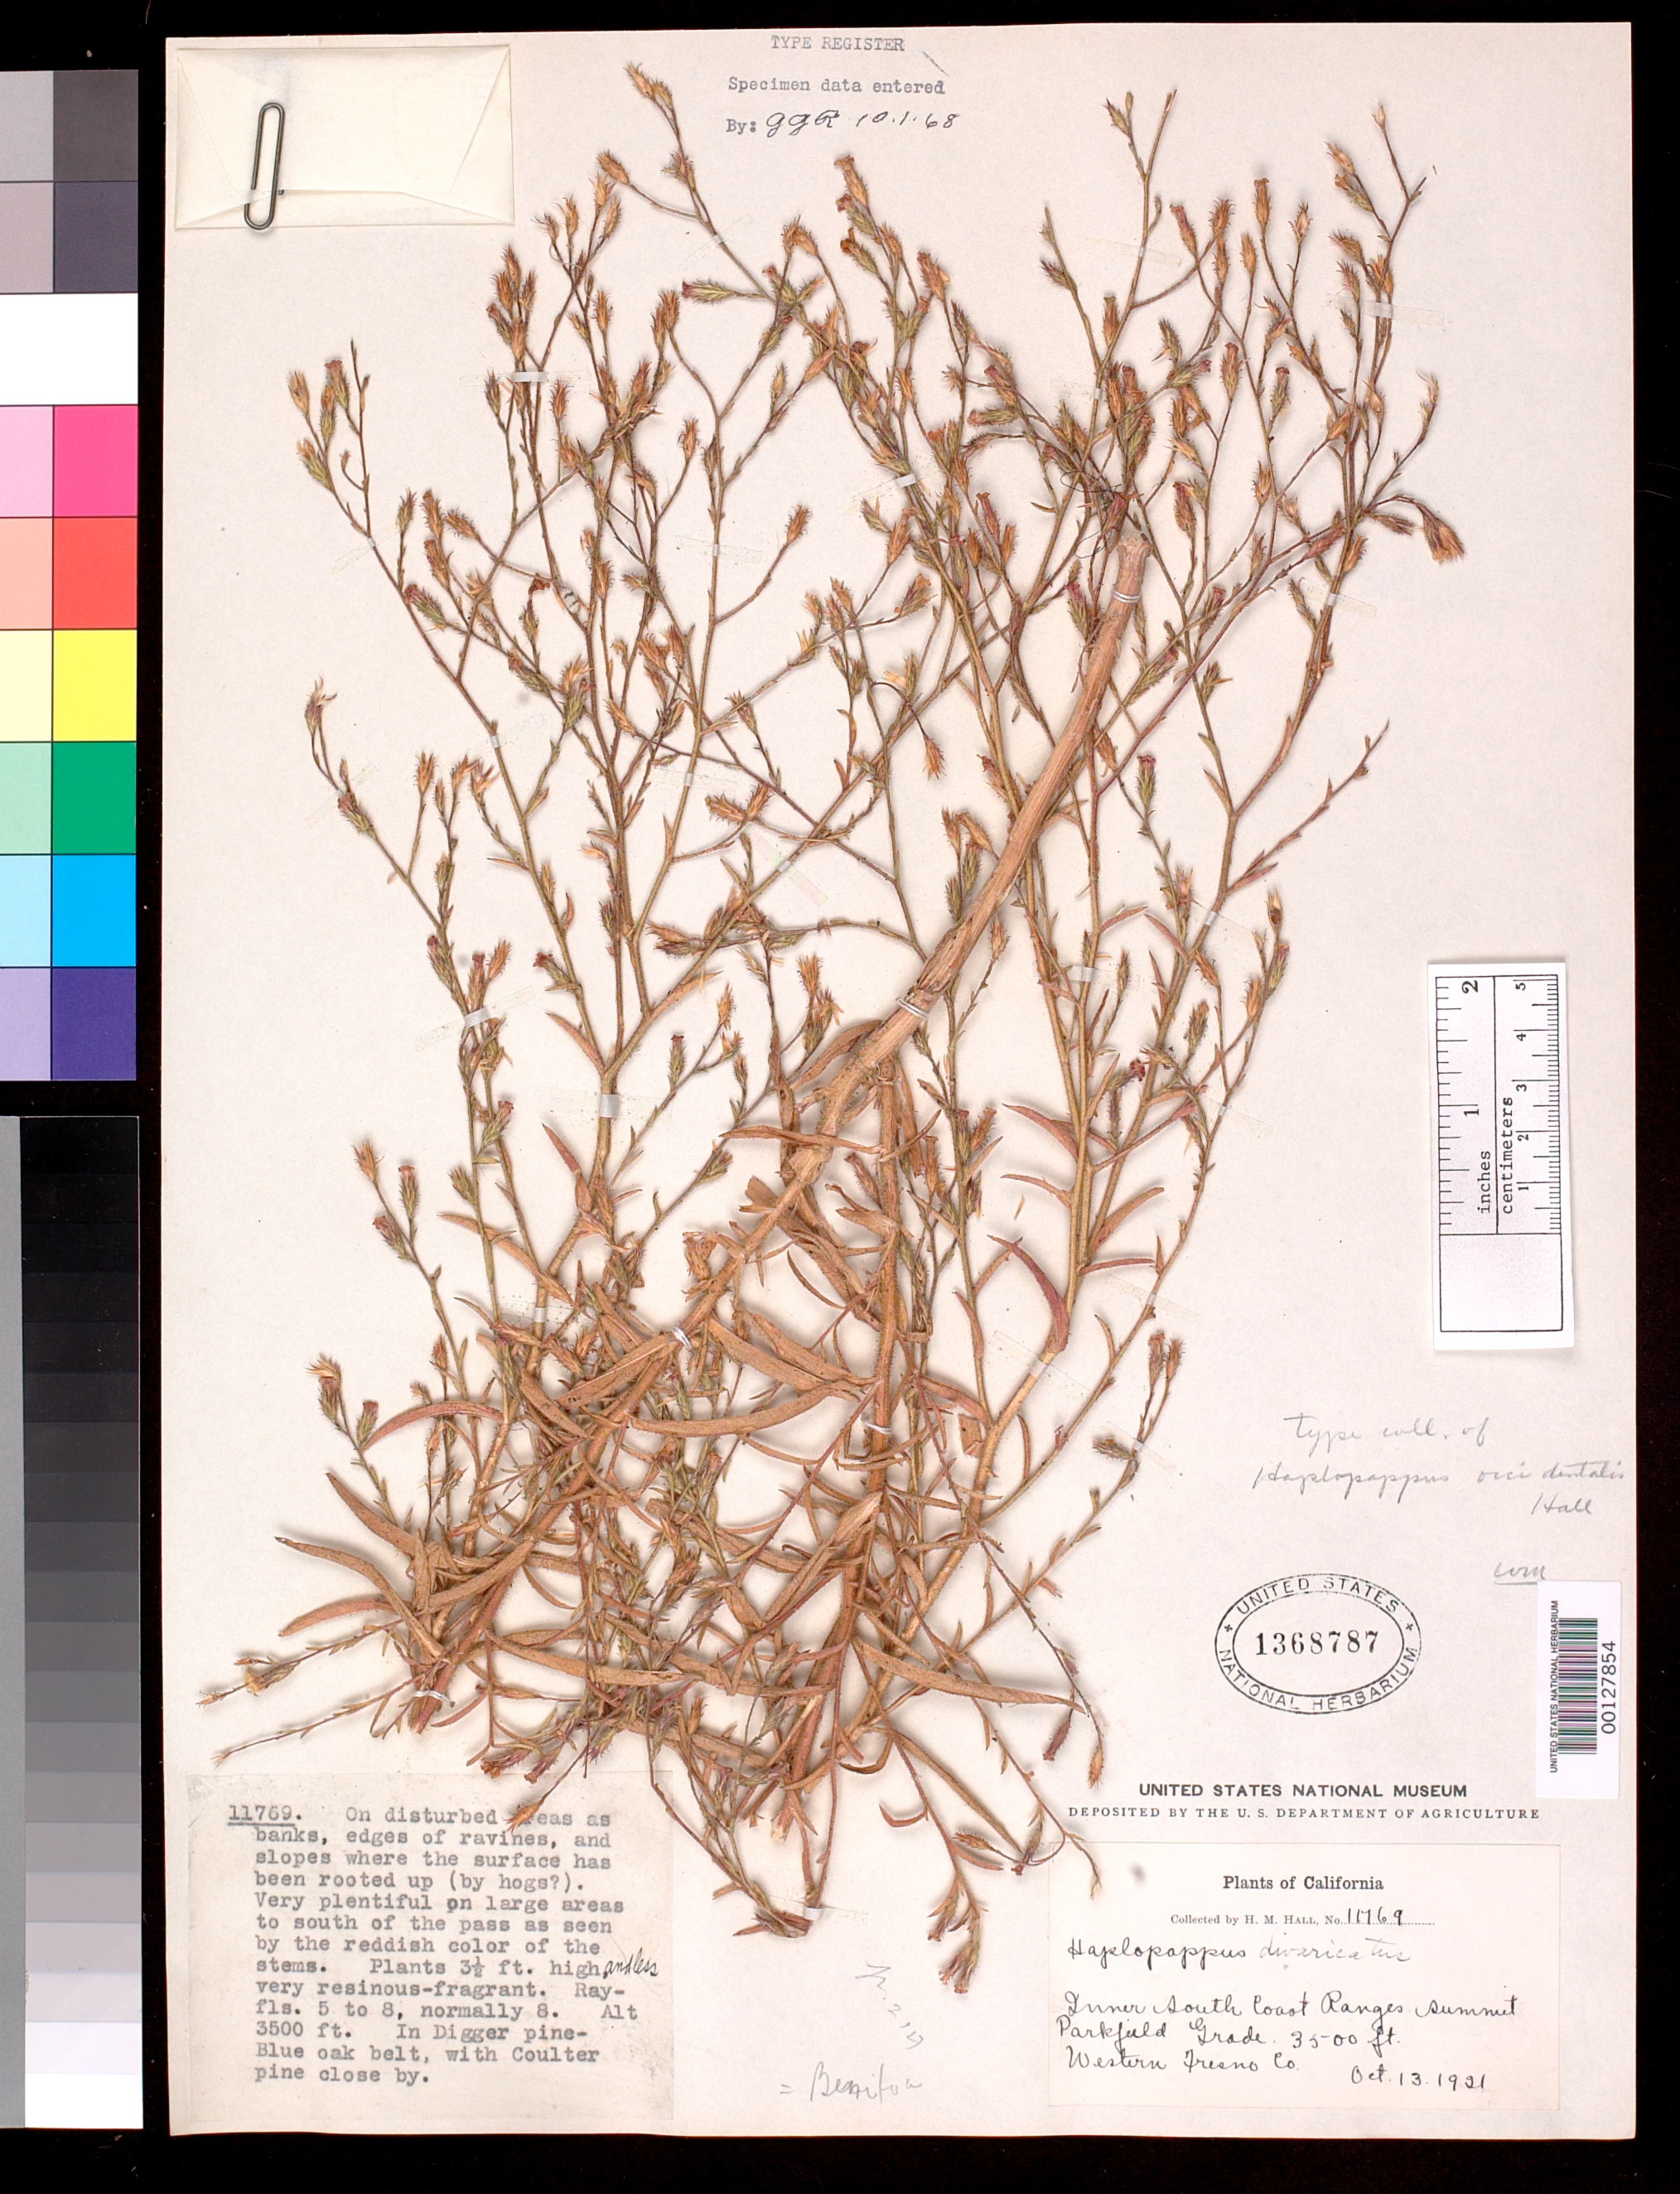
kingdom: Plantae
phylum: Tracheophyta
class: Magnoliopsida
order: Asterales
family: Asteraceae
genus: Haplopappus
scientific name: Haplopappus occidentalis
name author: H.M. Hall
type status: Isotype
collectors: H. M. Hall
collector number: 11769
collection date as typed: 13 Oct 1921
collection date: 1921-10-13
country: United States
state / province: California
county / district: Fresno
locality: E side of summit, Parkfield Grade.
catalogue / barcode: US 1368787